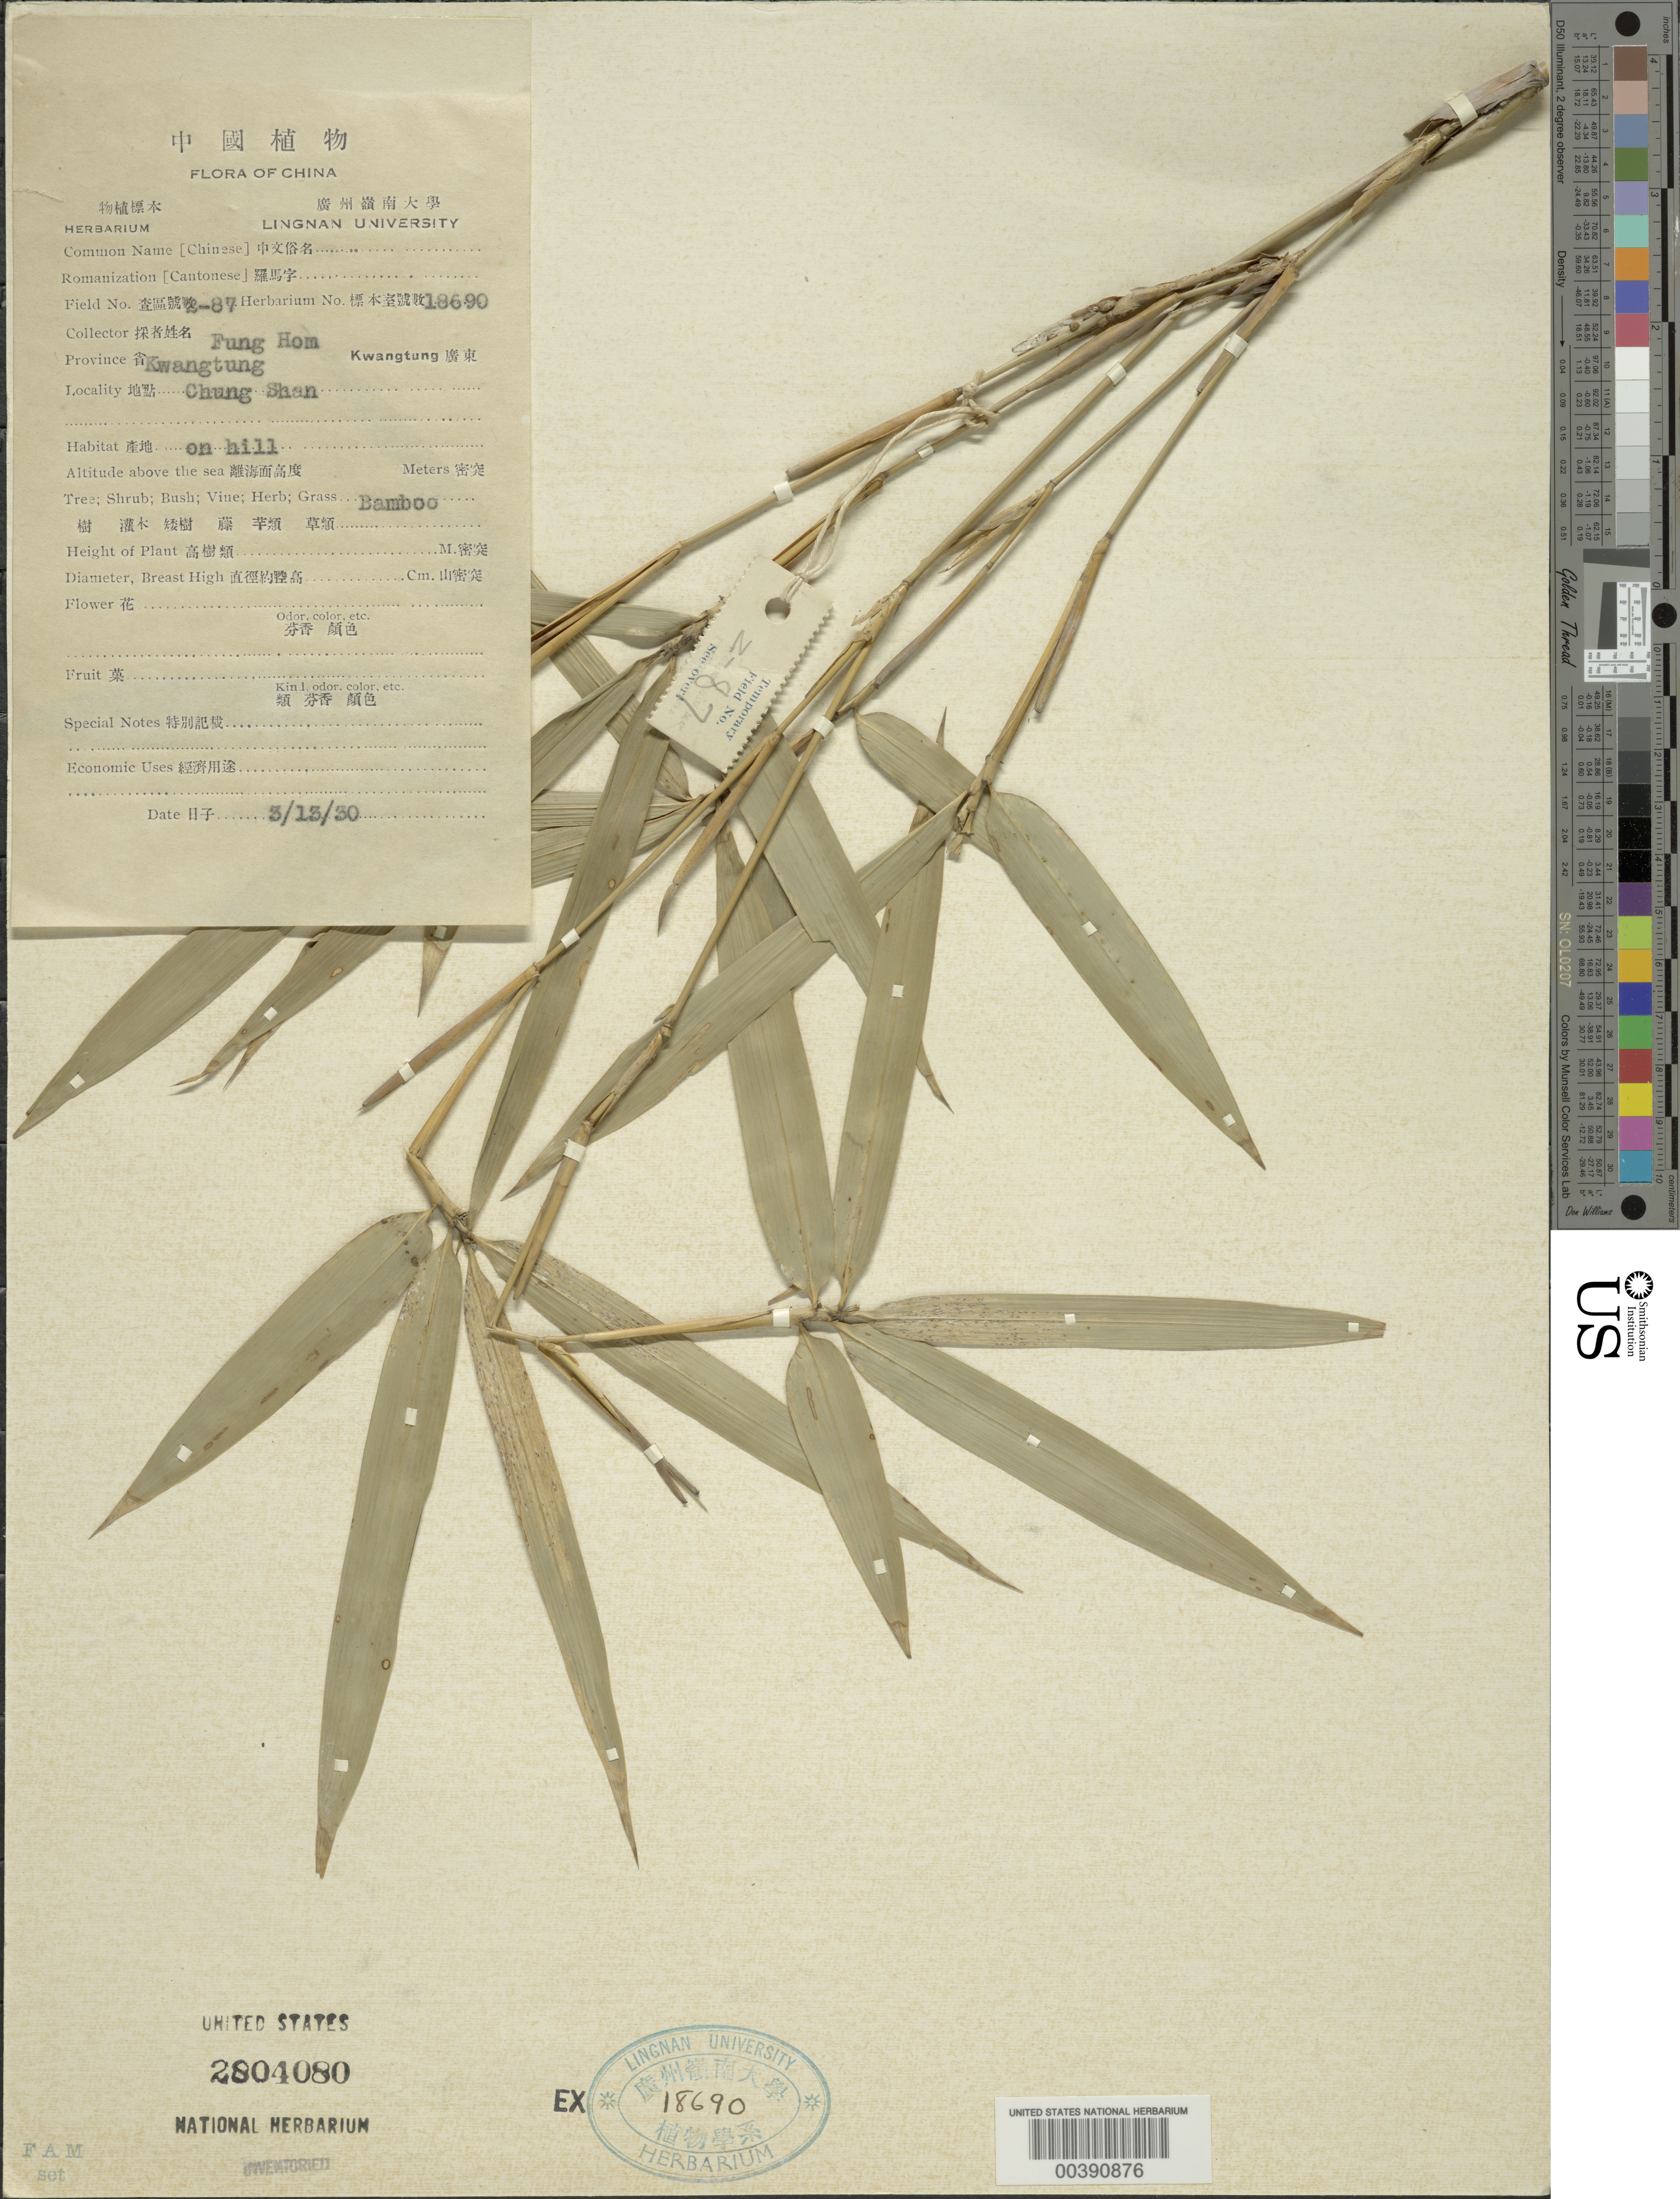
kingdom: Plantae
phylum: Tracheophyta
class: Liliopsida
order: Poales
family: Poaceae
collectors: H. L. Fung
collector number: Z-87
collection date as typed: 13 Mar 1930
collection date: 1930-03-13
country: China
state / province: Guangdong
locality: Chung shan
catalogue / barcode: US 2804080